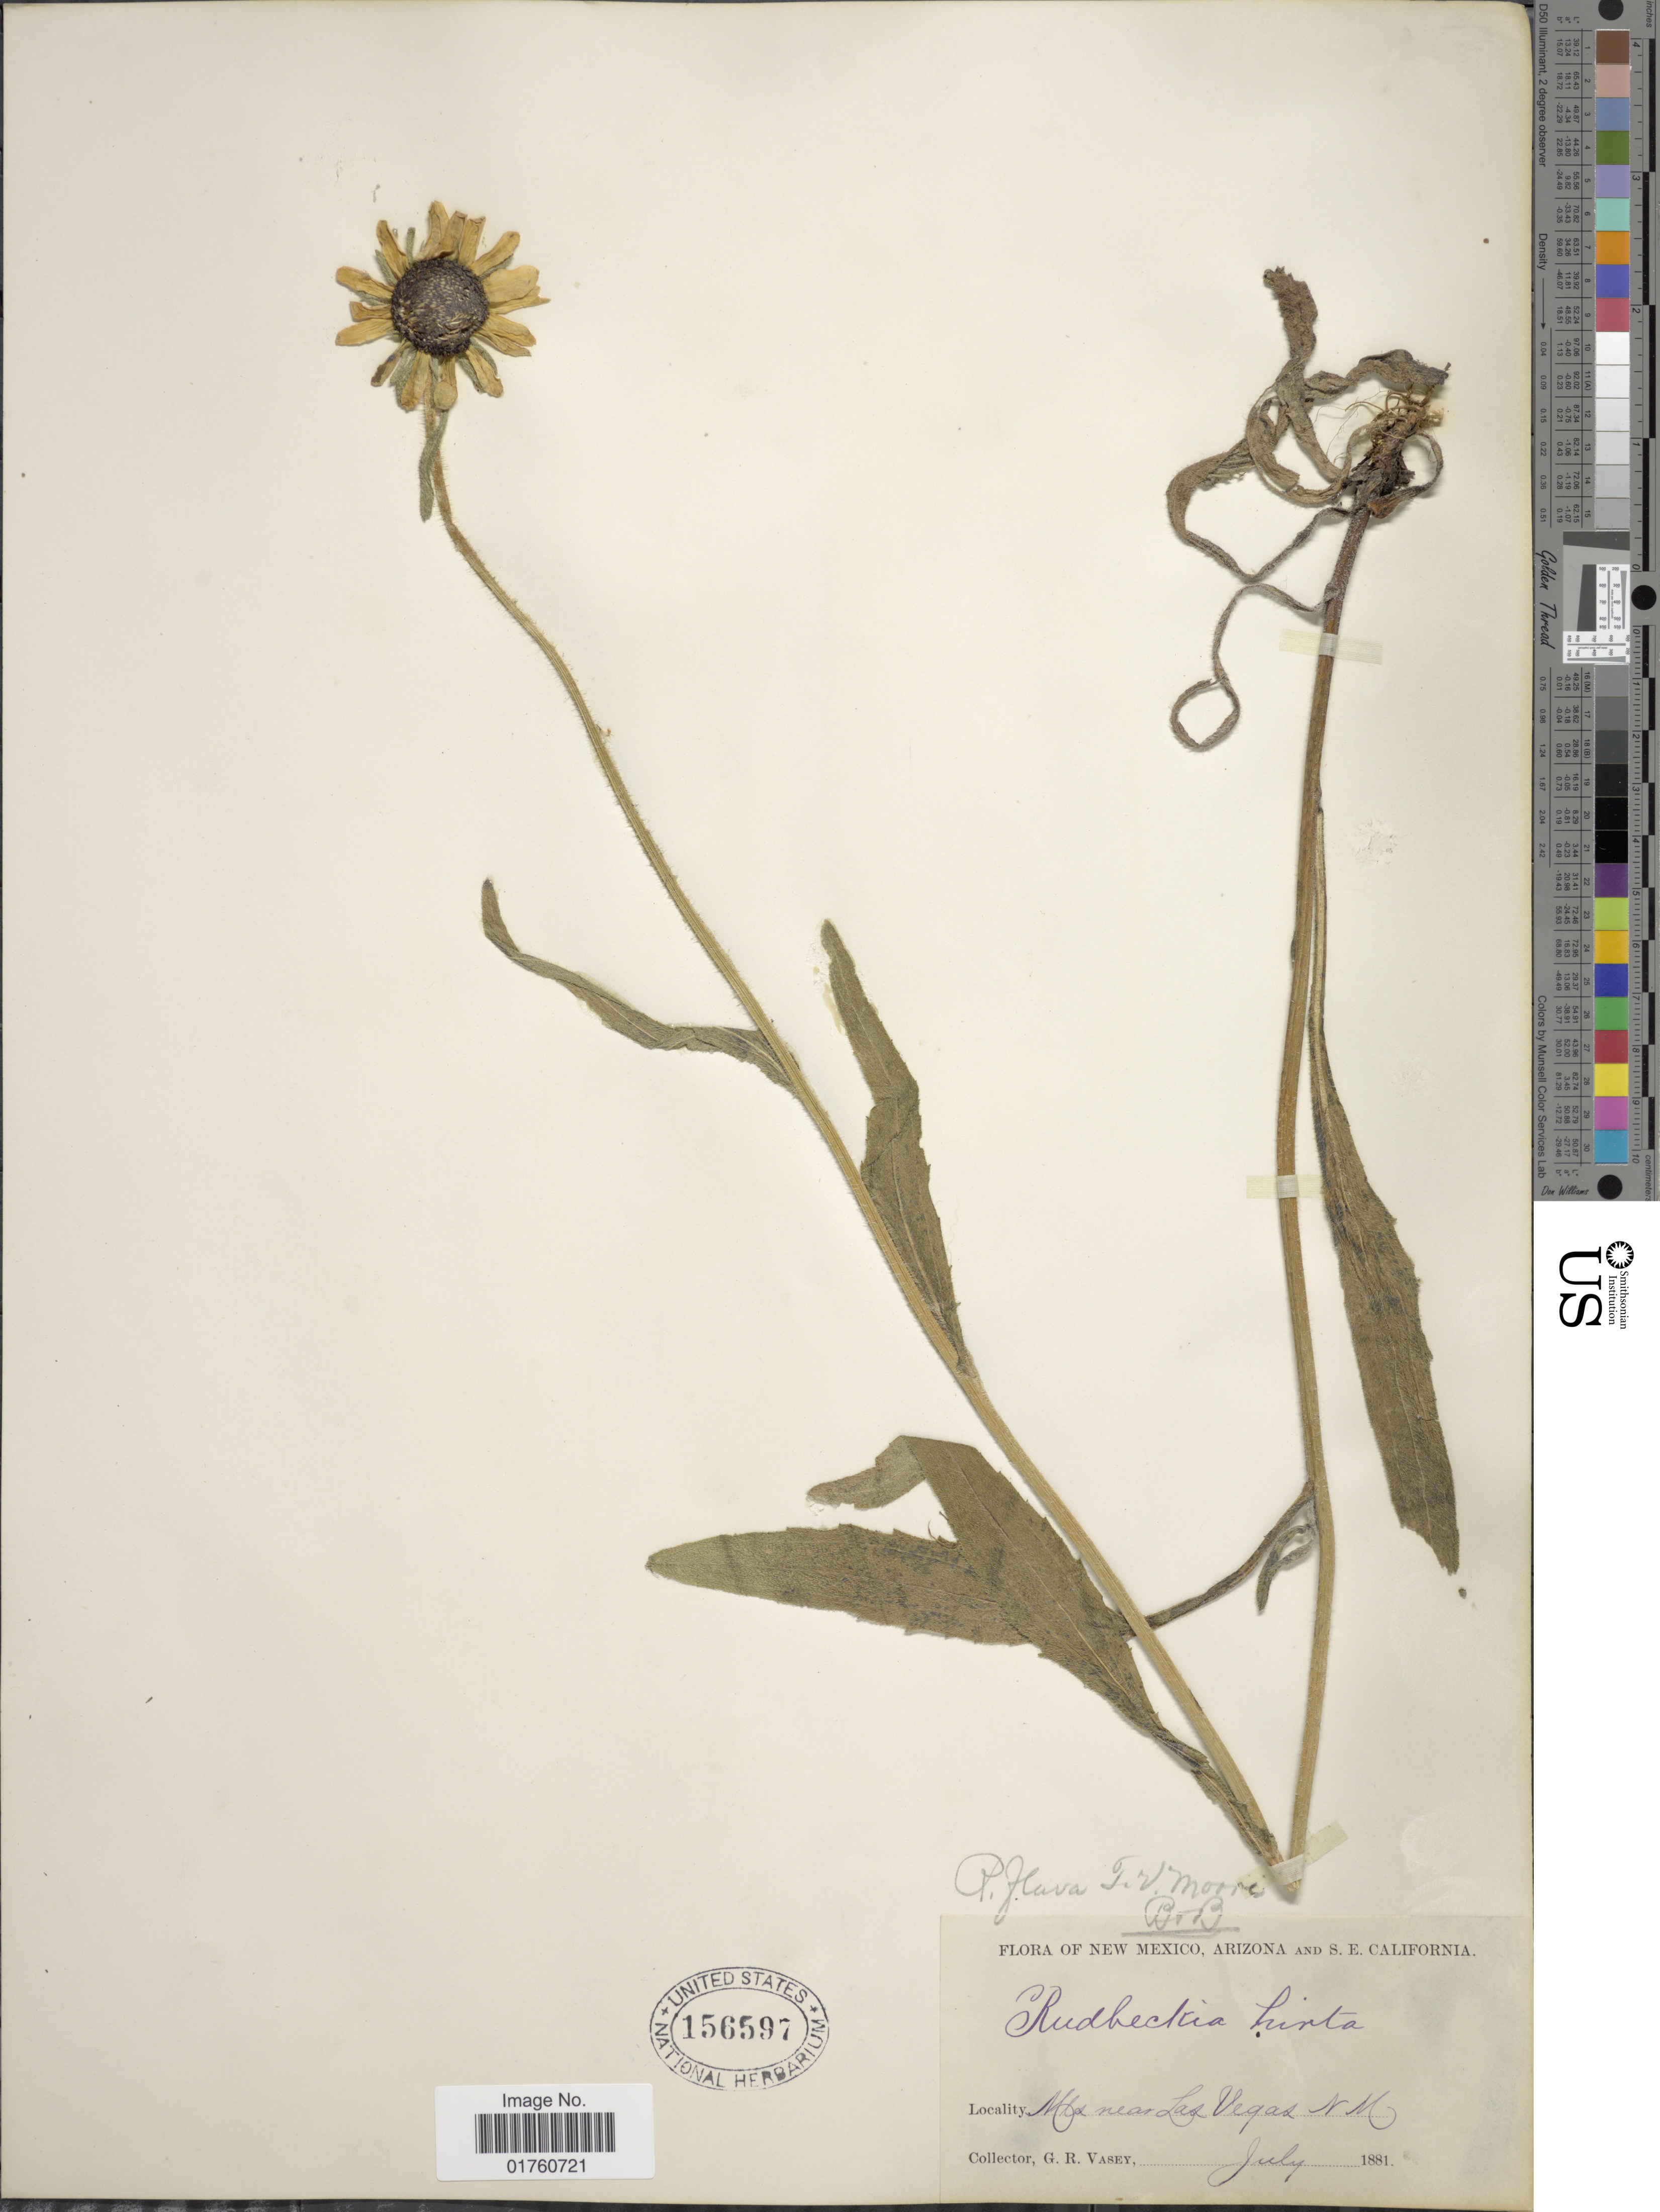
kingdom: Plantae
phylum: Tracheophyta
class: Magnoliopsida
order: Asterales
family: Asteraceae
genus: Rudbeckia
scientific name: Rudbeckia flava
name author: T.V. Moore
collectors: G. R. Vasey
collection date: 1881-07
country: United States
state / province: New Mexico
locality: Arizona and S.E. California, Mts near Las Vegas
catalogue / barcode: US 156597